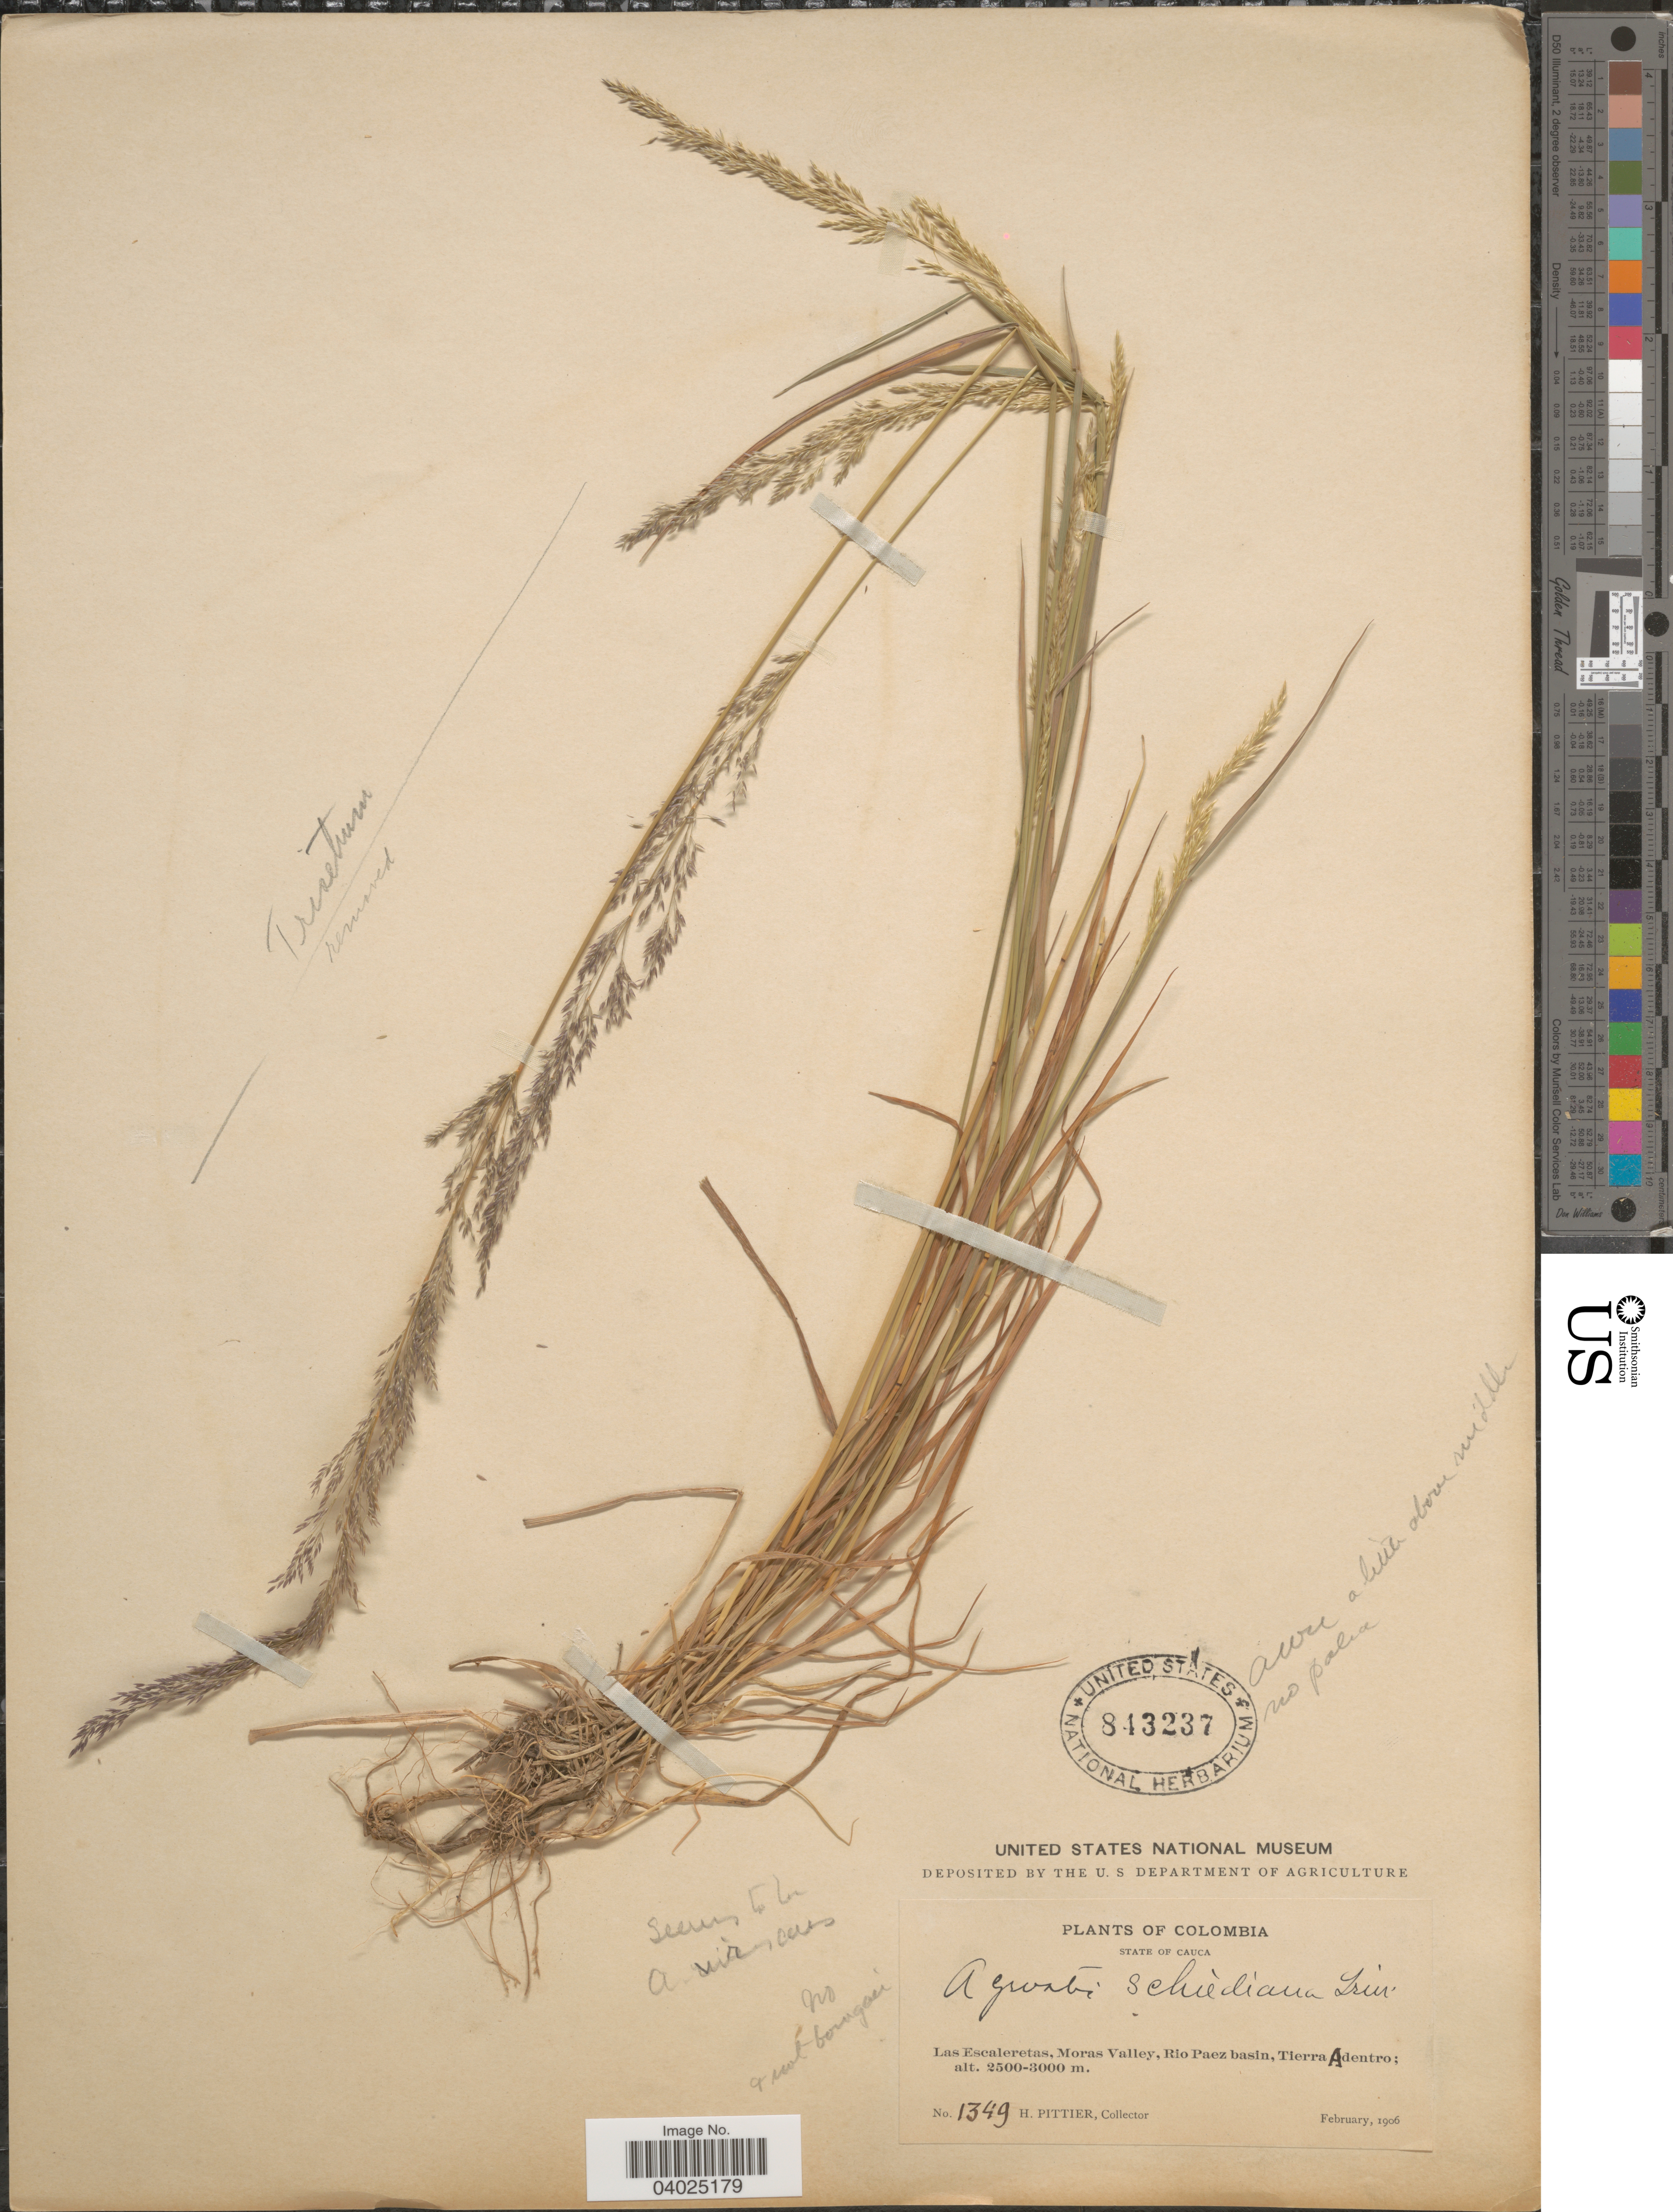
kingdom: Plantae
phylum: Tracheophyta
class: Liliopsida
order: Poales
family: Poaceae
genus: Agrostis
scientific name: Agrostis sp.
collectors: H. F. Pittier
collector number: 1349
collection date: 1906-02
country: Colombia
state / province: Cauca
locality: Las Escaleretas, Moras Valley, Rio Paez basin, Tierra Adentro.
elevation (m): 2500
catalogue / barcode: US 843237